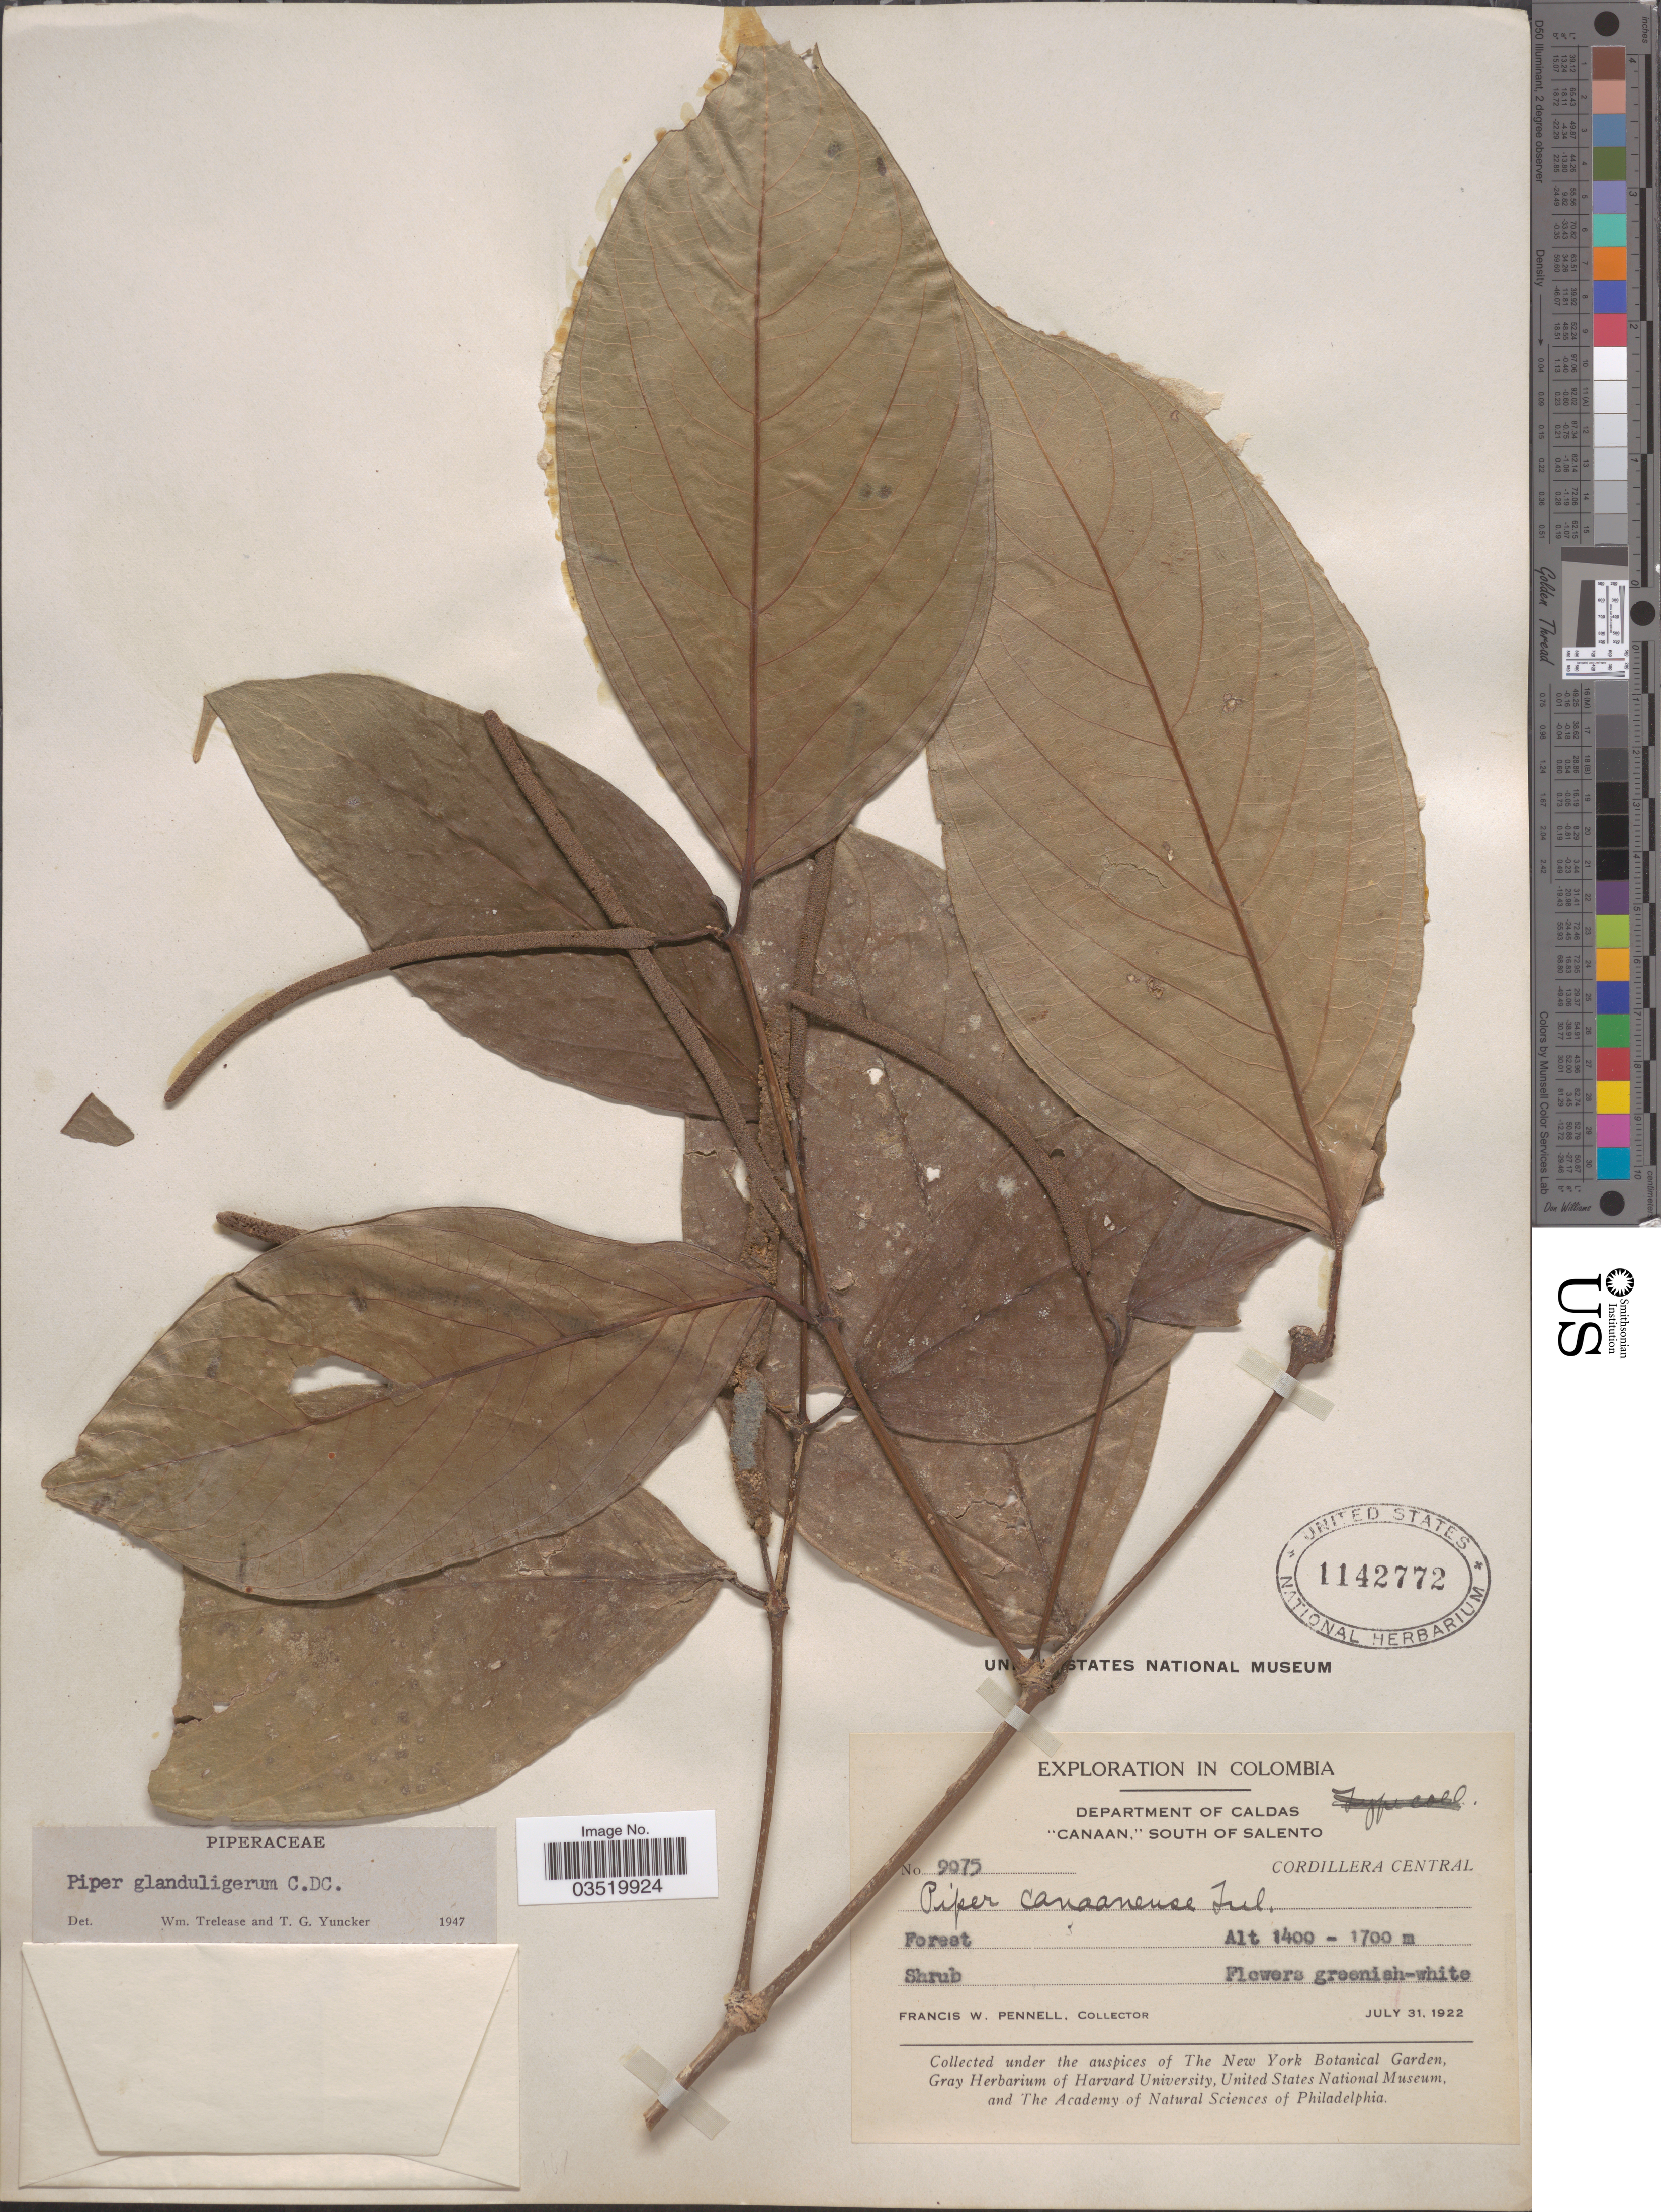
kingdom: Plantae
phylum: Tracheophyta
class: Magnoliopsida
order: Piperales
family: Piperaceae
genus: Piper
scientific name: Piper glanduligerum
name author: C. DC.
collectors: F. W. Pennell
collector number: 9075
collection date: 1922-07-31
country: Colombia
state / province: Caldas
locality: Department of Caldas."Canaan," South of Salento. Cordillera Central.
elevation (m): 1400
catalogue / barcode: US 1142772